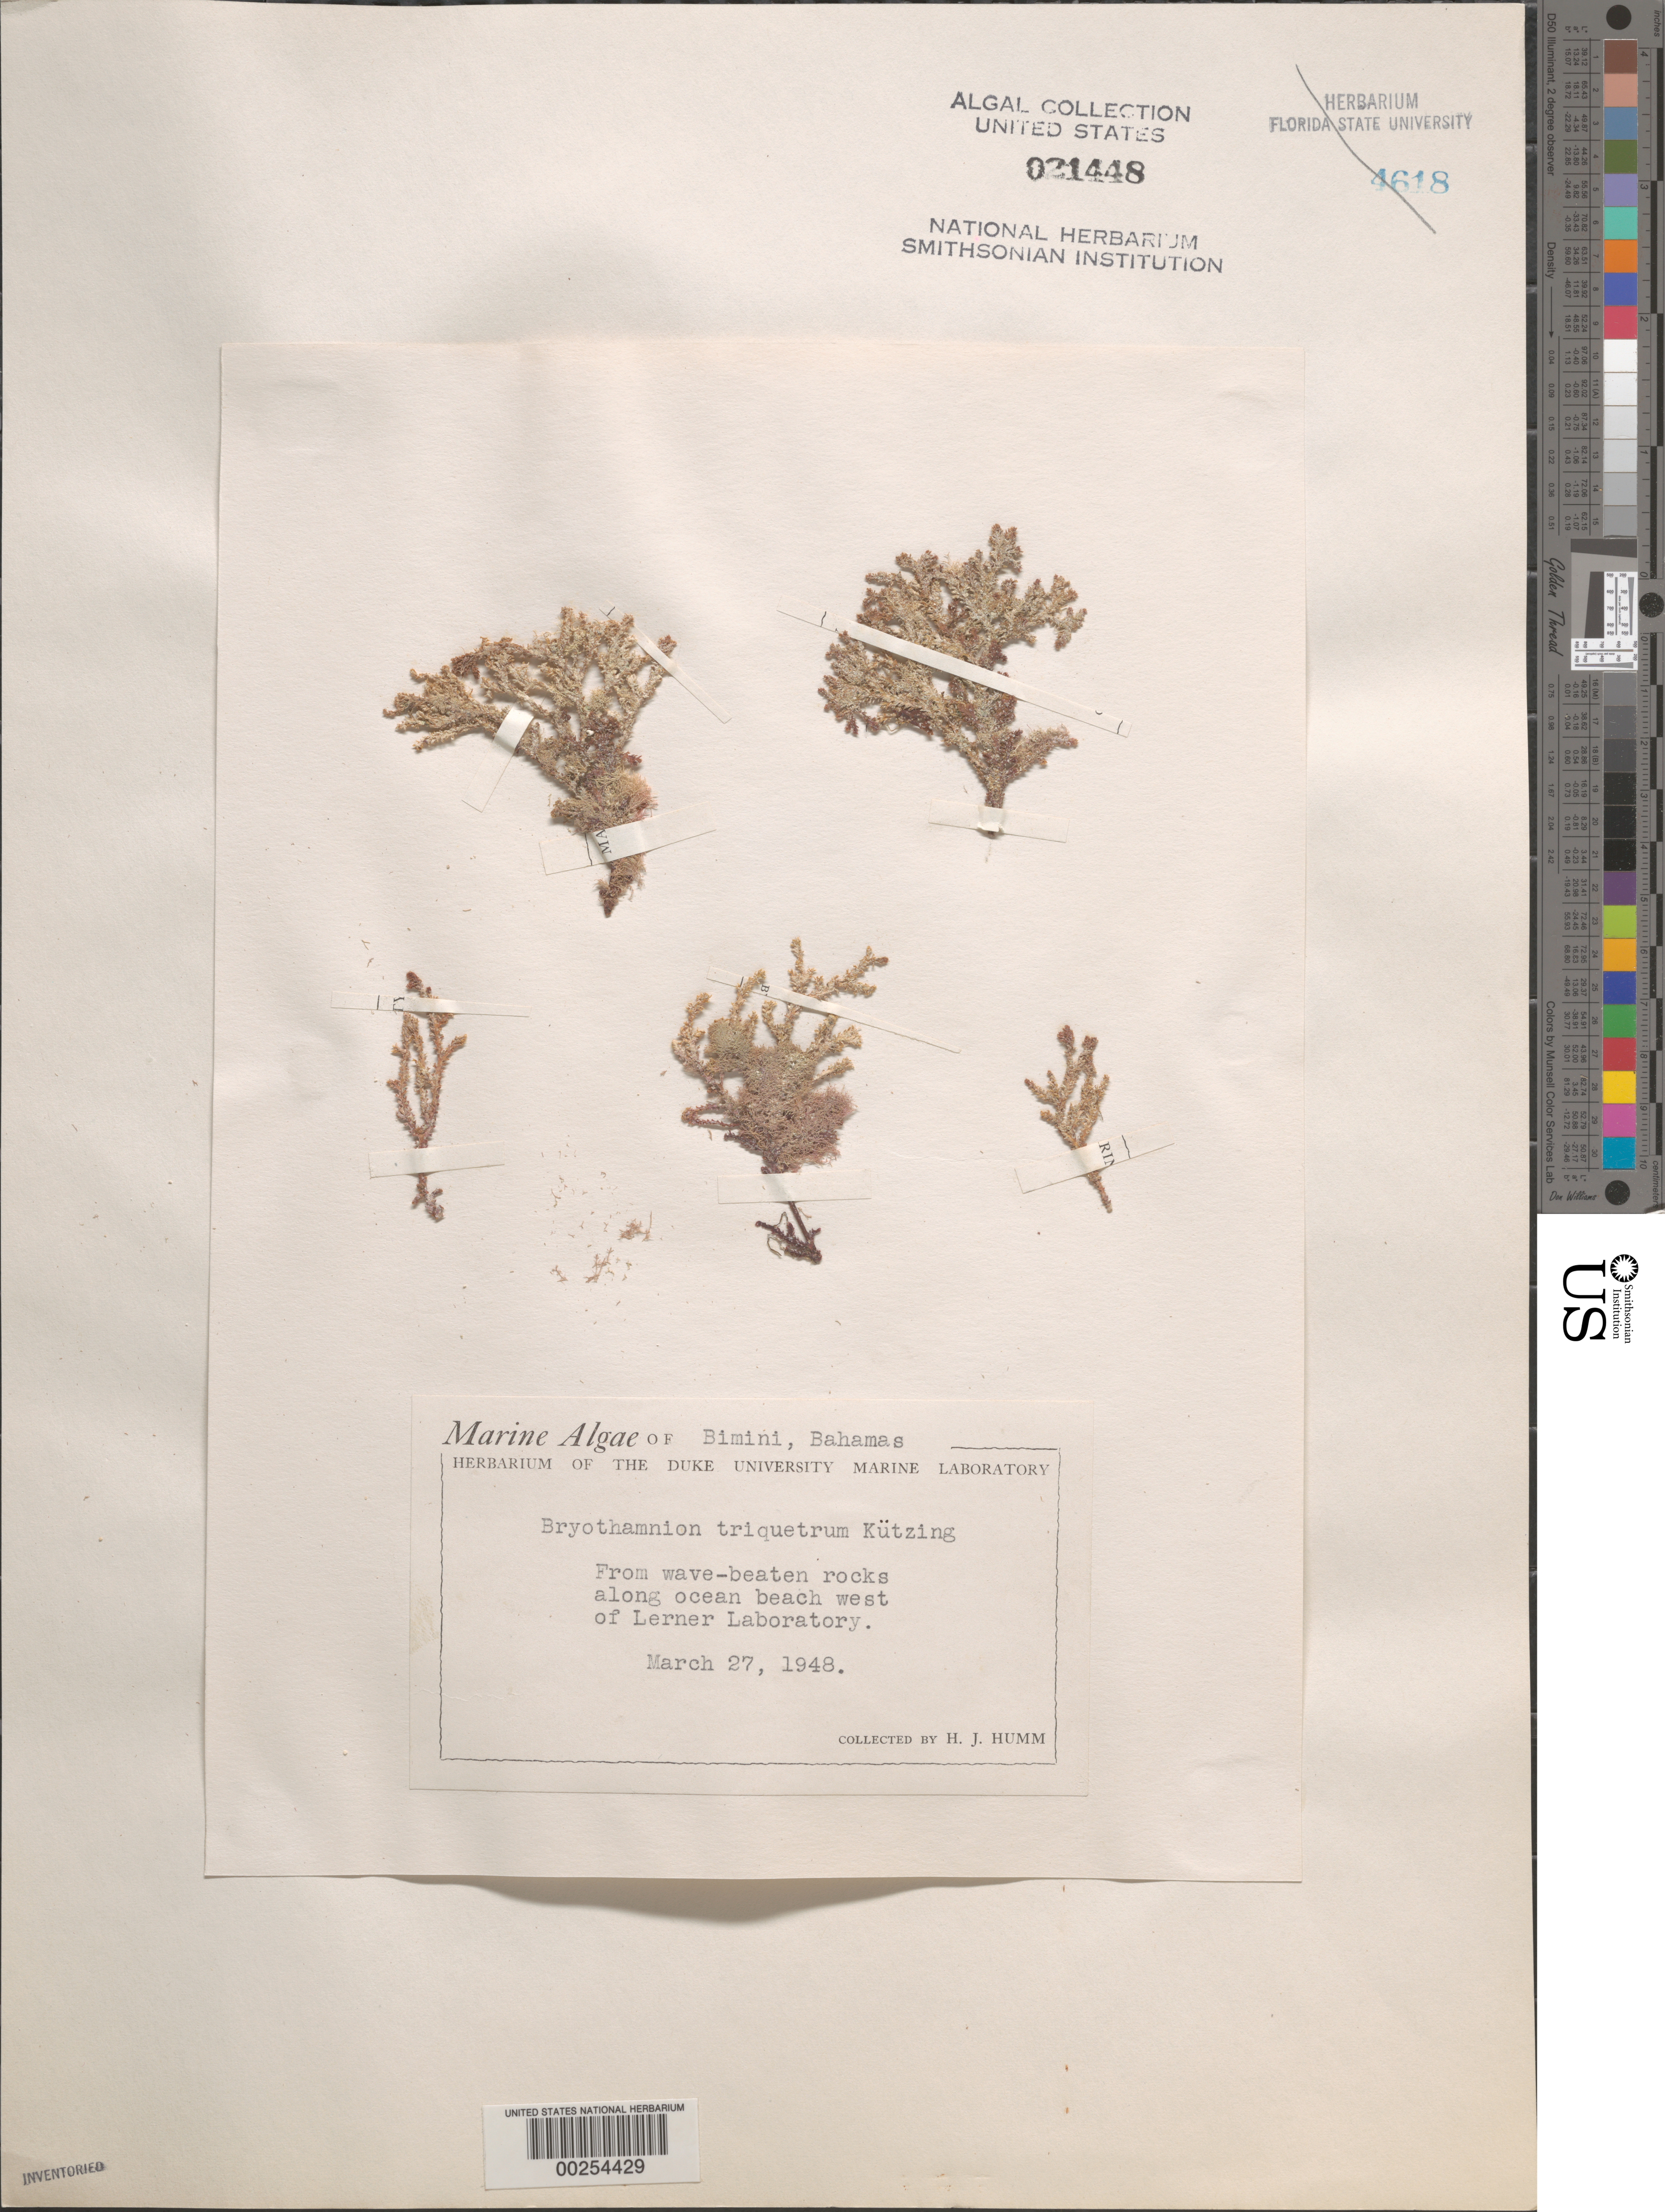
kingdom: Plantae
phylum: Rhodophyta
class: Florideophyceae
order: Ceramiales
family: Rhodomelaceae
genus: Alsidium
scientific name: Alsidium triquetrum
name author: (S.G. Gmel.) Trevis.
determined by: Algae name updating Project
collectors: H. J. Humm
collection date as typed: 27 Mar 1948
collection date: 1948-03-27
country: Bahamas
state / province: Biminis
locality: West of lerner laboratory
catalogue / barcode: US 21448